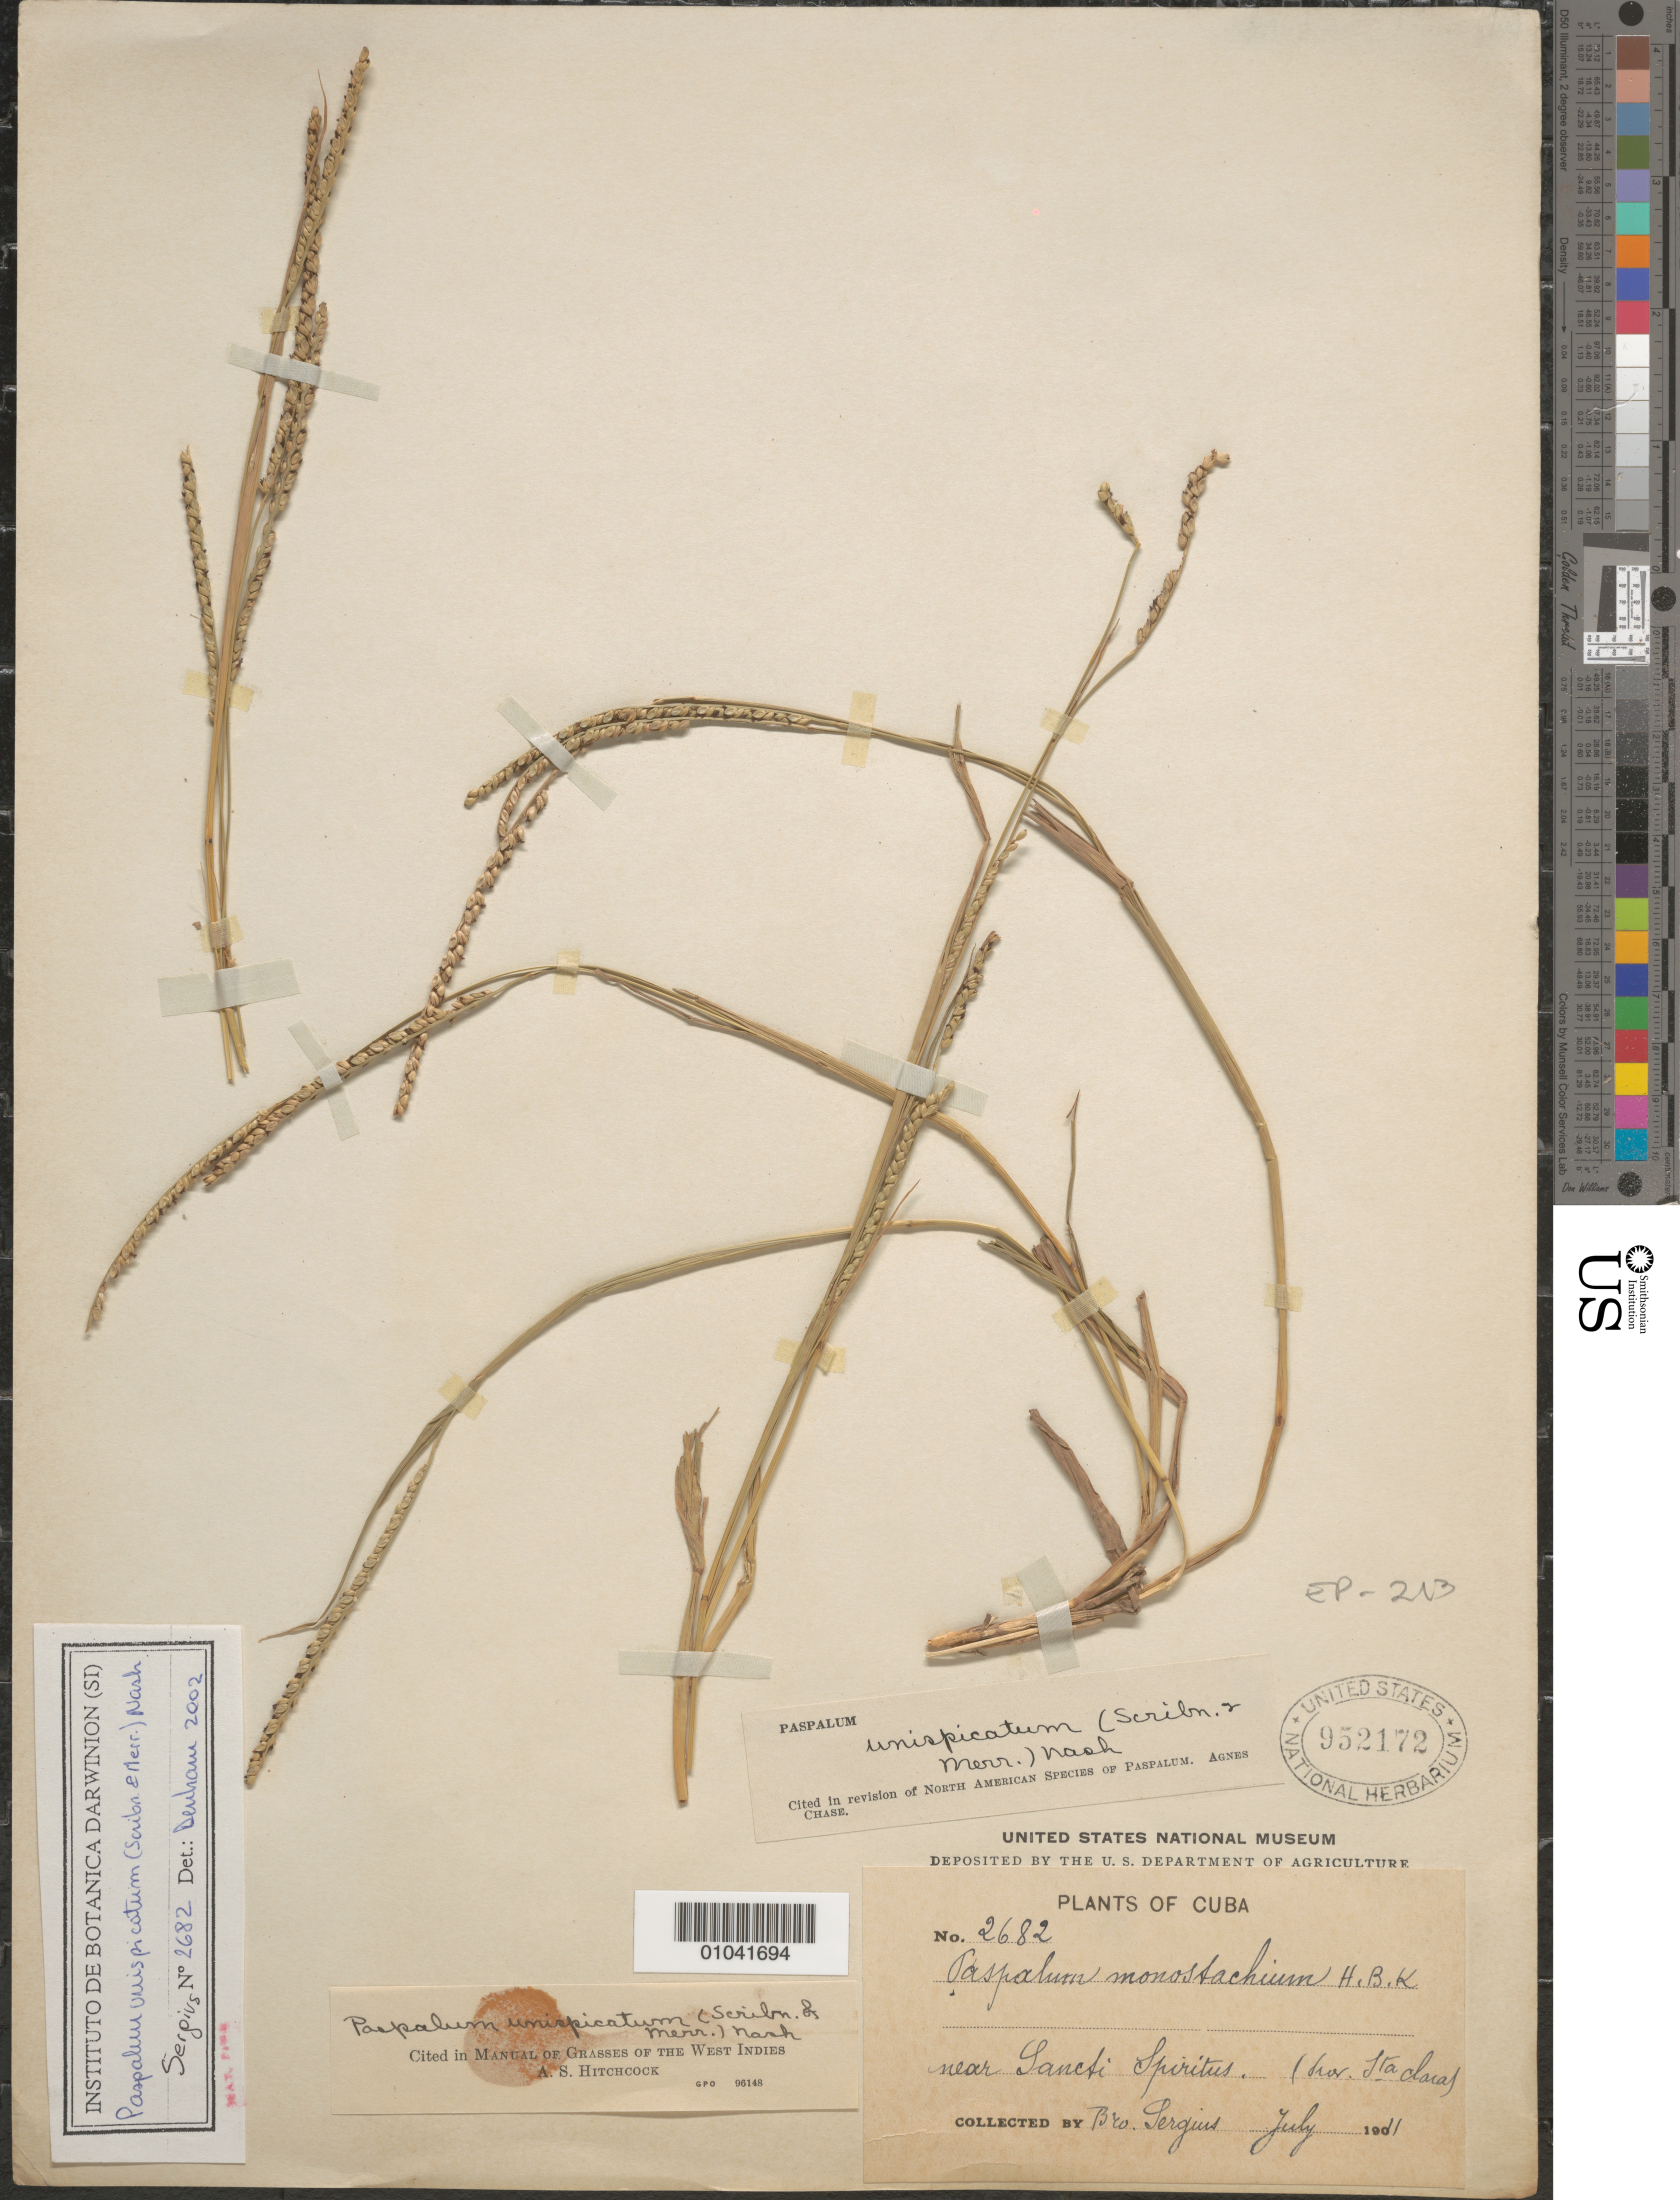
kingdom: Plantae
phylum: Tracheophyta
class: Liliopsida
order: Poales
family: Poaceae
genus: Paspalum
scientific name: Paspalum unispicatum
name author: (Scribn. & Merr.) Nash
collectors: Sergios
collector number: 2682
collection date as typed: Jul 1911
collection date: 1911-07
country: Cuba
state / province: Sancti Spiritus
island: Cuba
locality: Sancti Spiritus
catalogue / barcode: US 952172